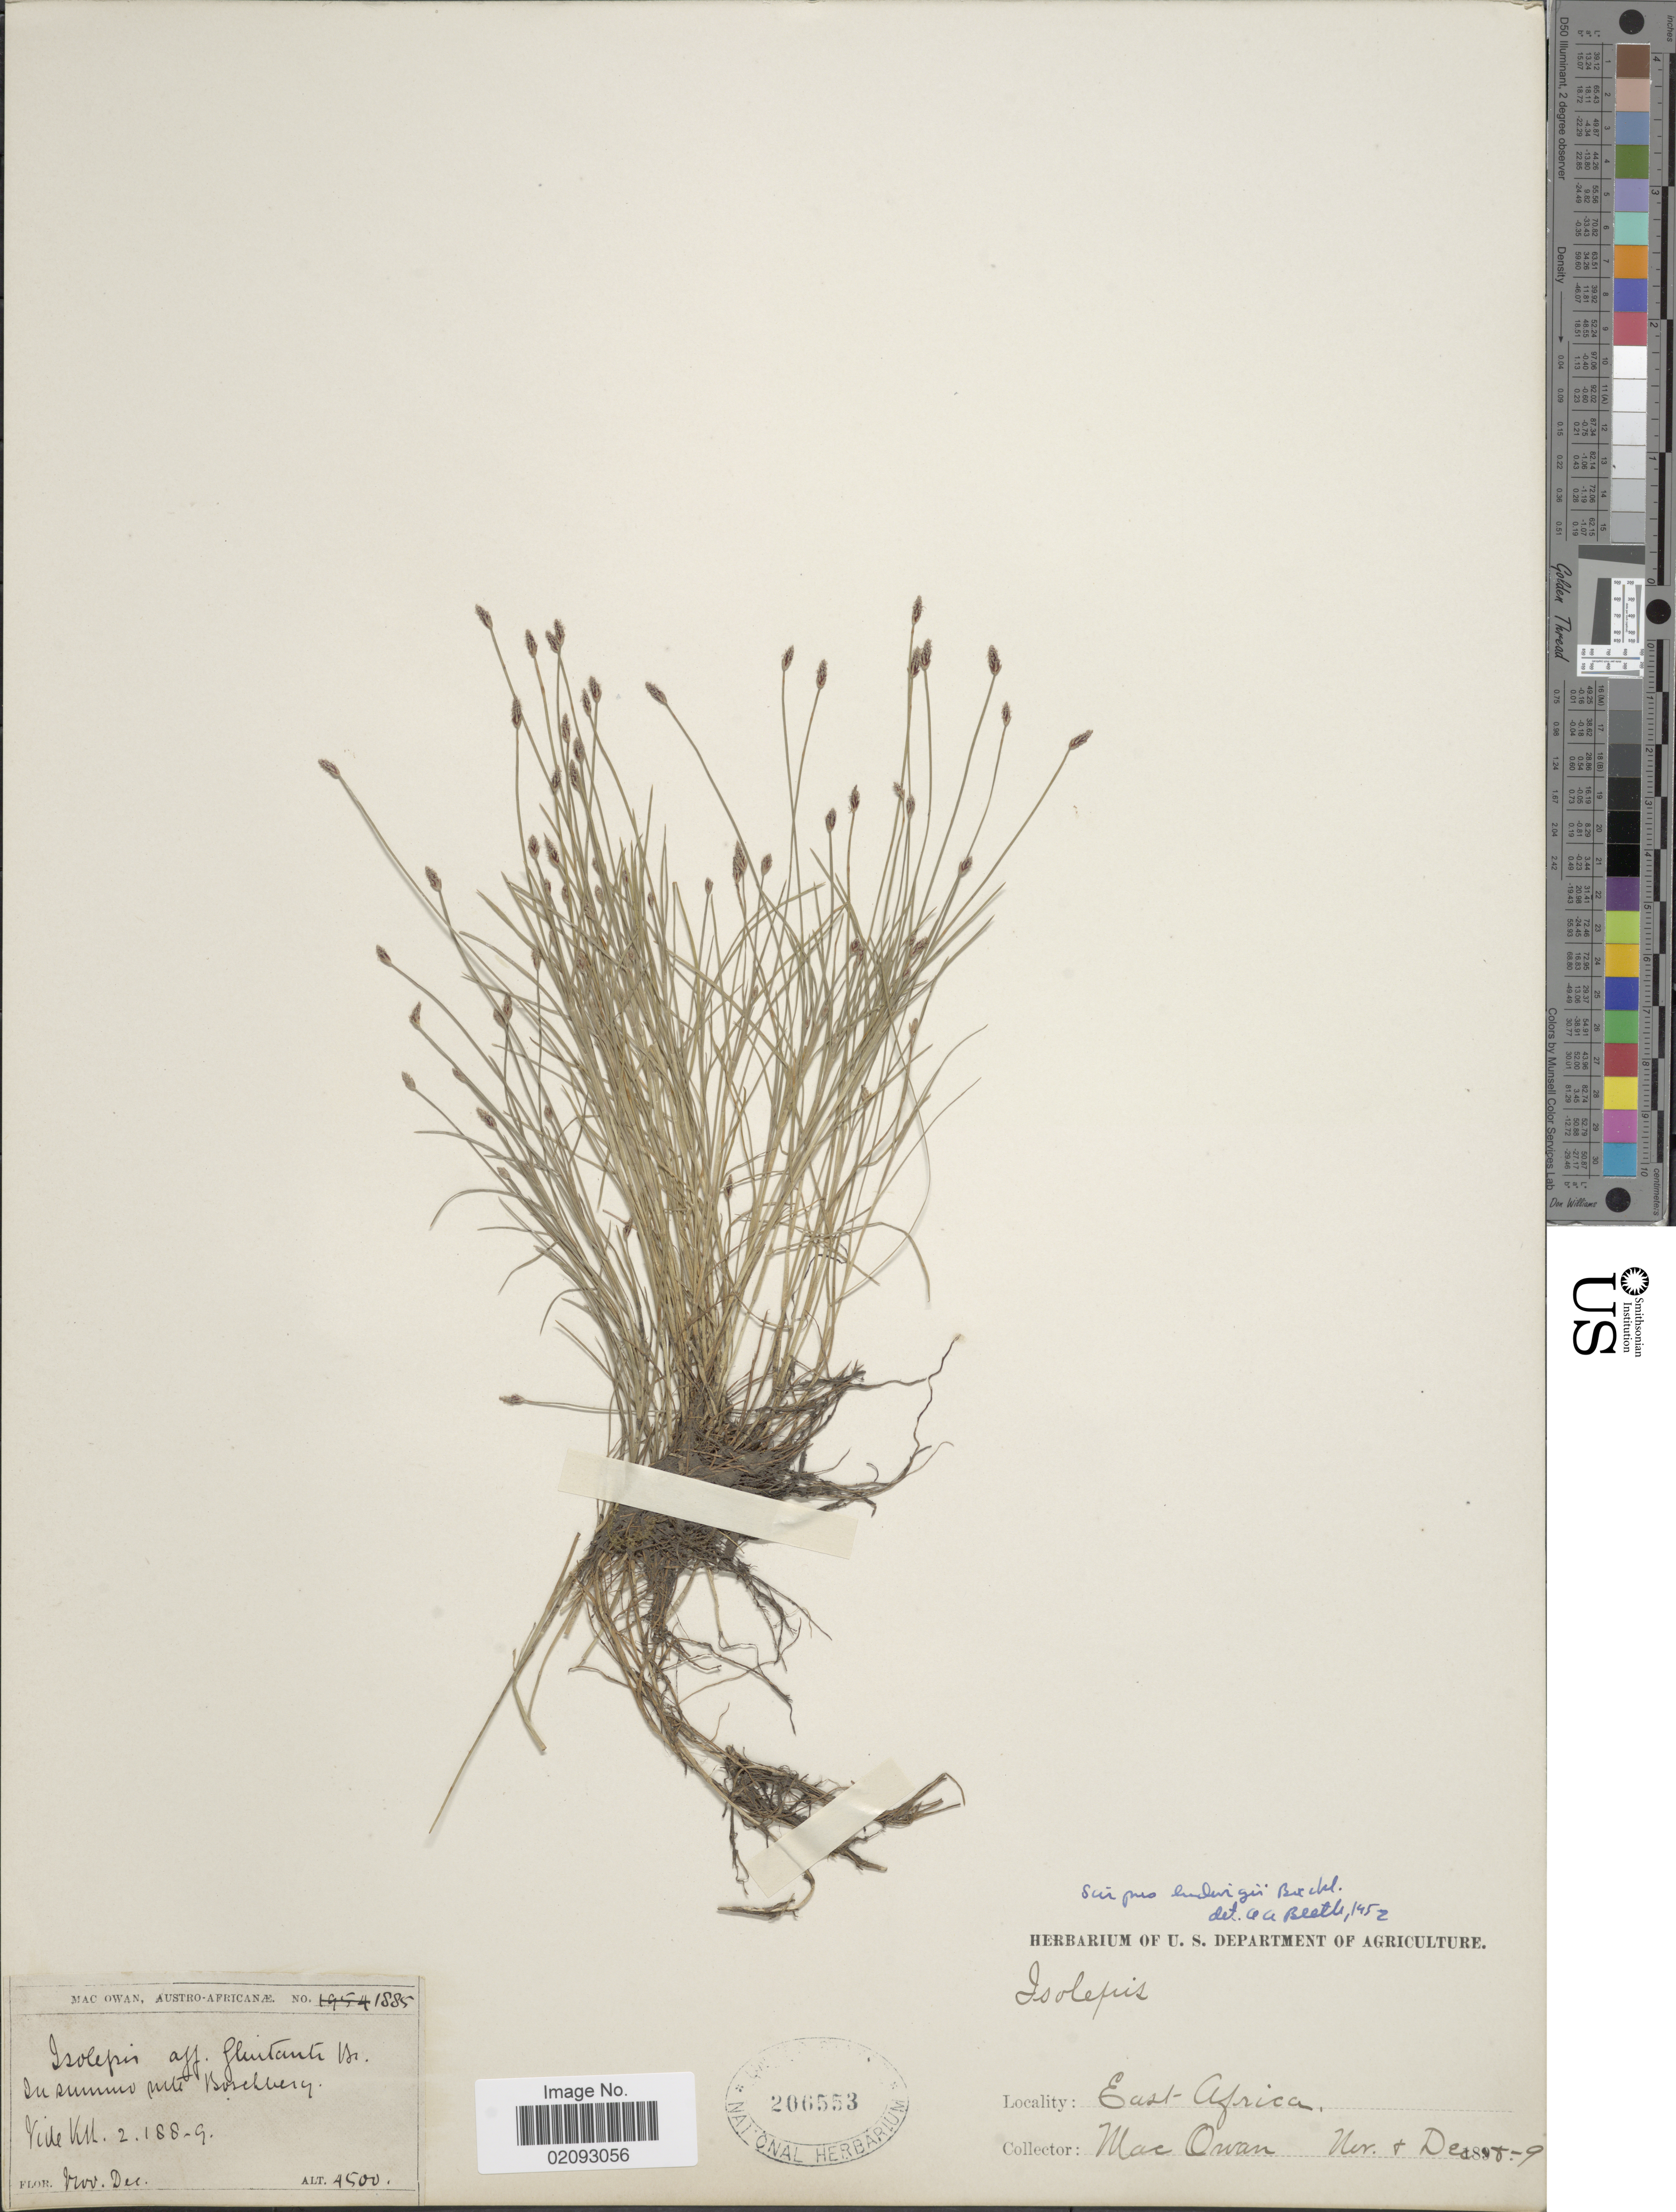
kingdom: Plantae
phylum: Tracheophyta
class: Liliopsida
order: Poales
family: Cyperaceae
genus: Isolepis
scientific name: Isolepis ludwigii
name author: (Steud.) Kunth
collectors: MacOwan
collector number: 1885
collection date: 1888-11/1889-12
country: South Africa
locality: Austro-africanæ, in summo mte Boschberg, Vide Kill, East Africa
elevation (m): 1372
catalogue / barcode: US 206553